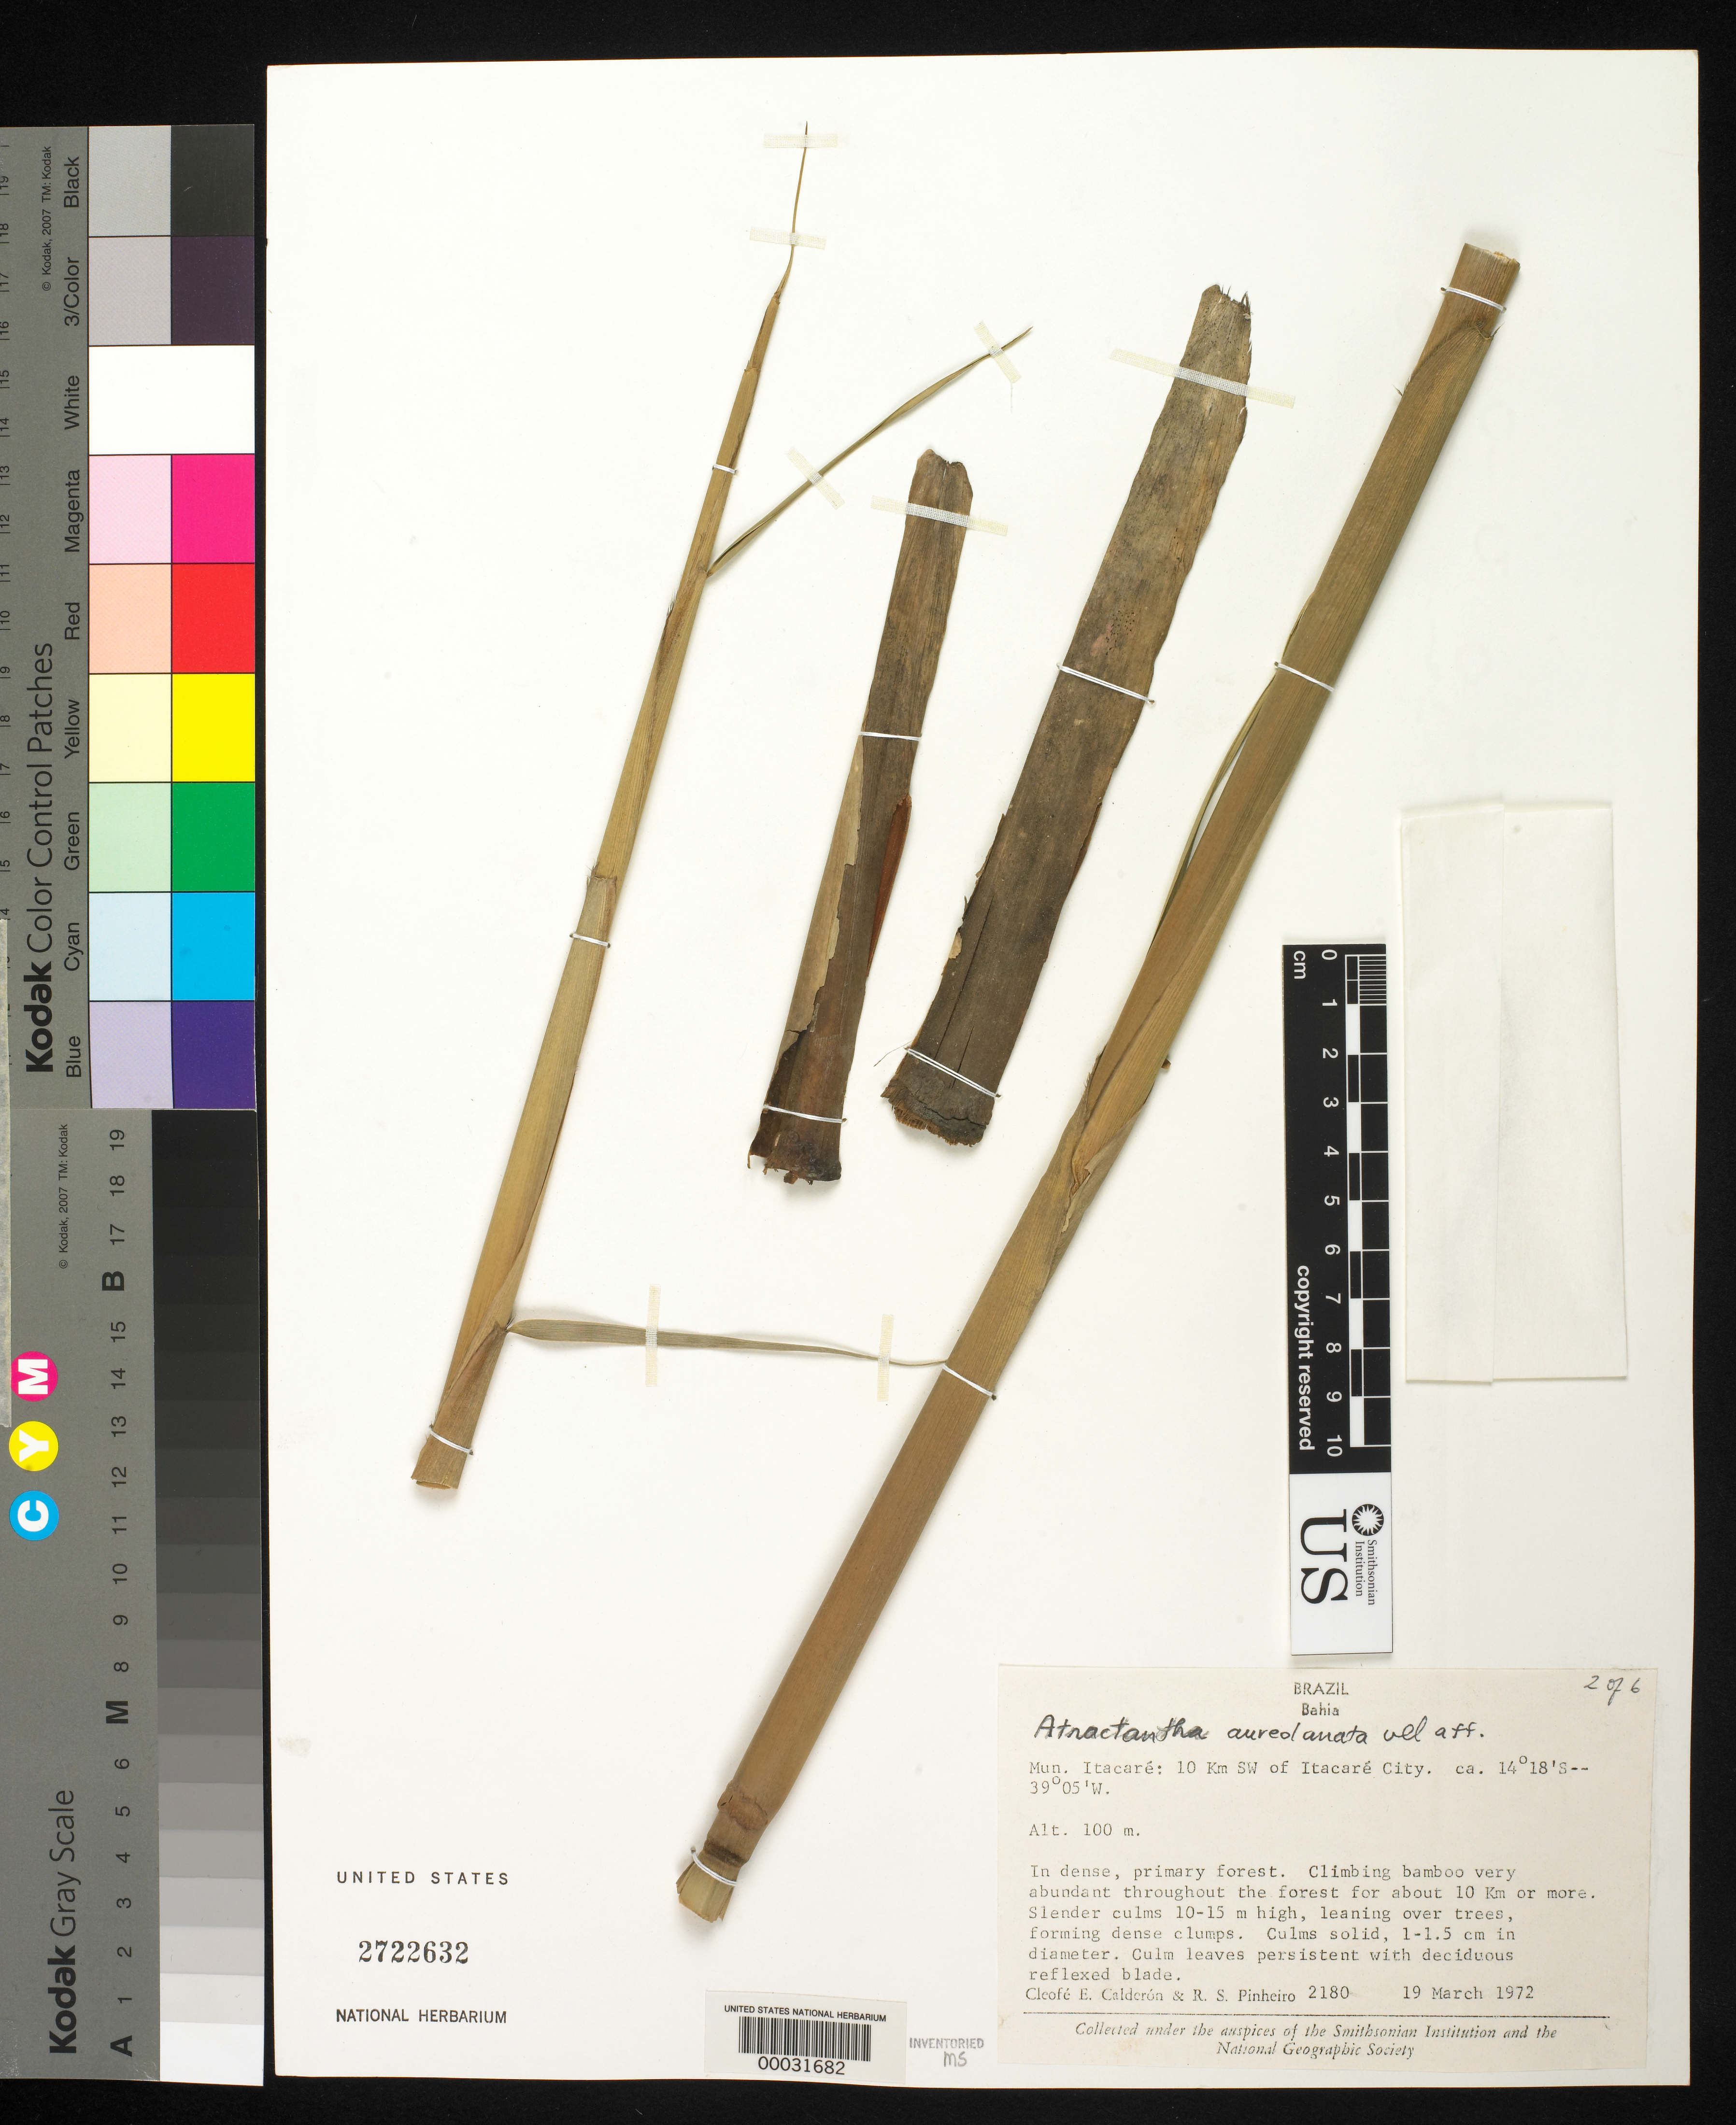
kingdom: Plantae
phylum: Tracheophyta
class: Liliopsida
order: Poales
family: Poaceae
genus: Atractantha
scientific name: Atractantha aureolanata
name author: Judz.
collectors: C. E. Calderón & R. S. Pinheiro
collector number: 2180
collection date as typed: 19 Mar 1972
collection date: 1972-03-19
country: Brazil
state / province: Bahia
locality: Itacare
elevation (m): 100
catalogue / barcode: US 2722632